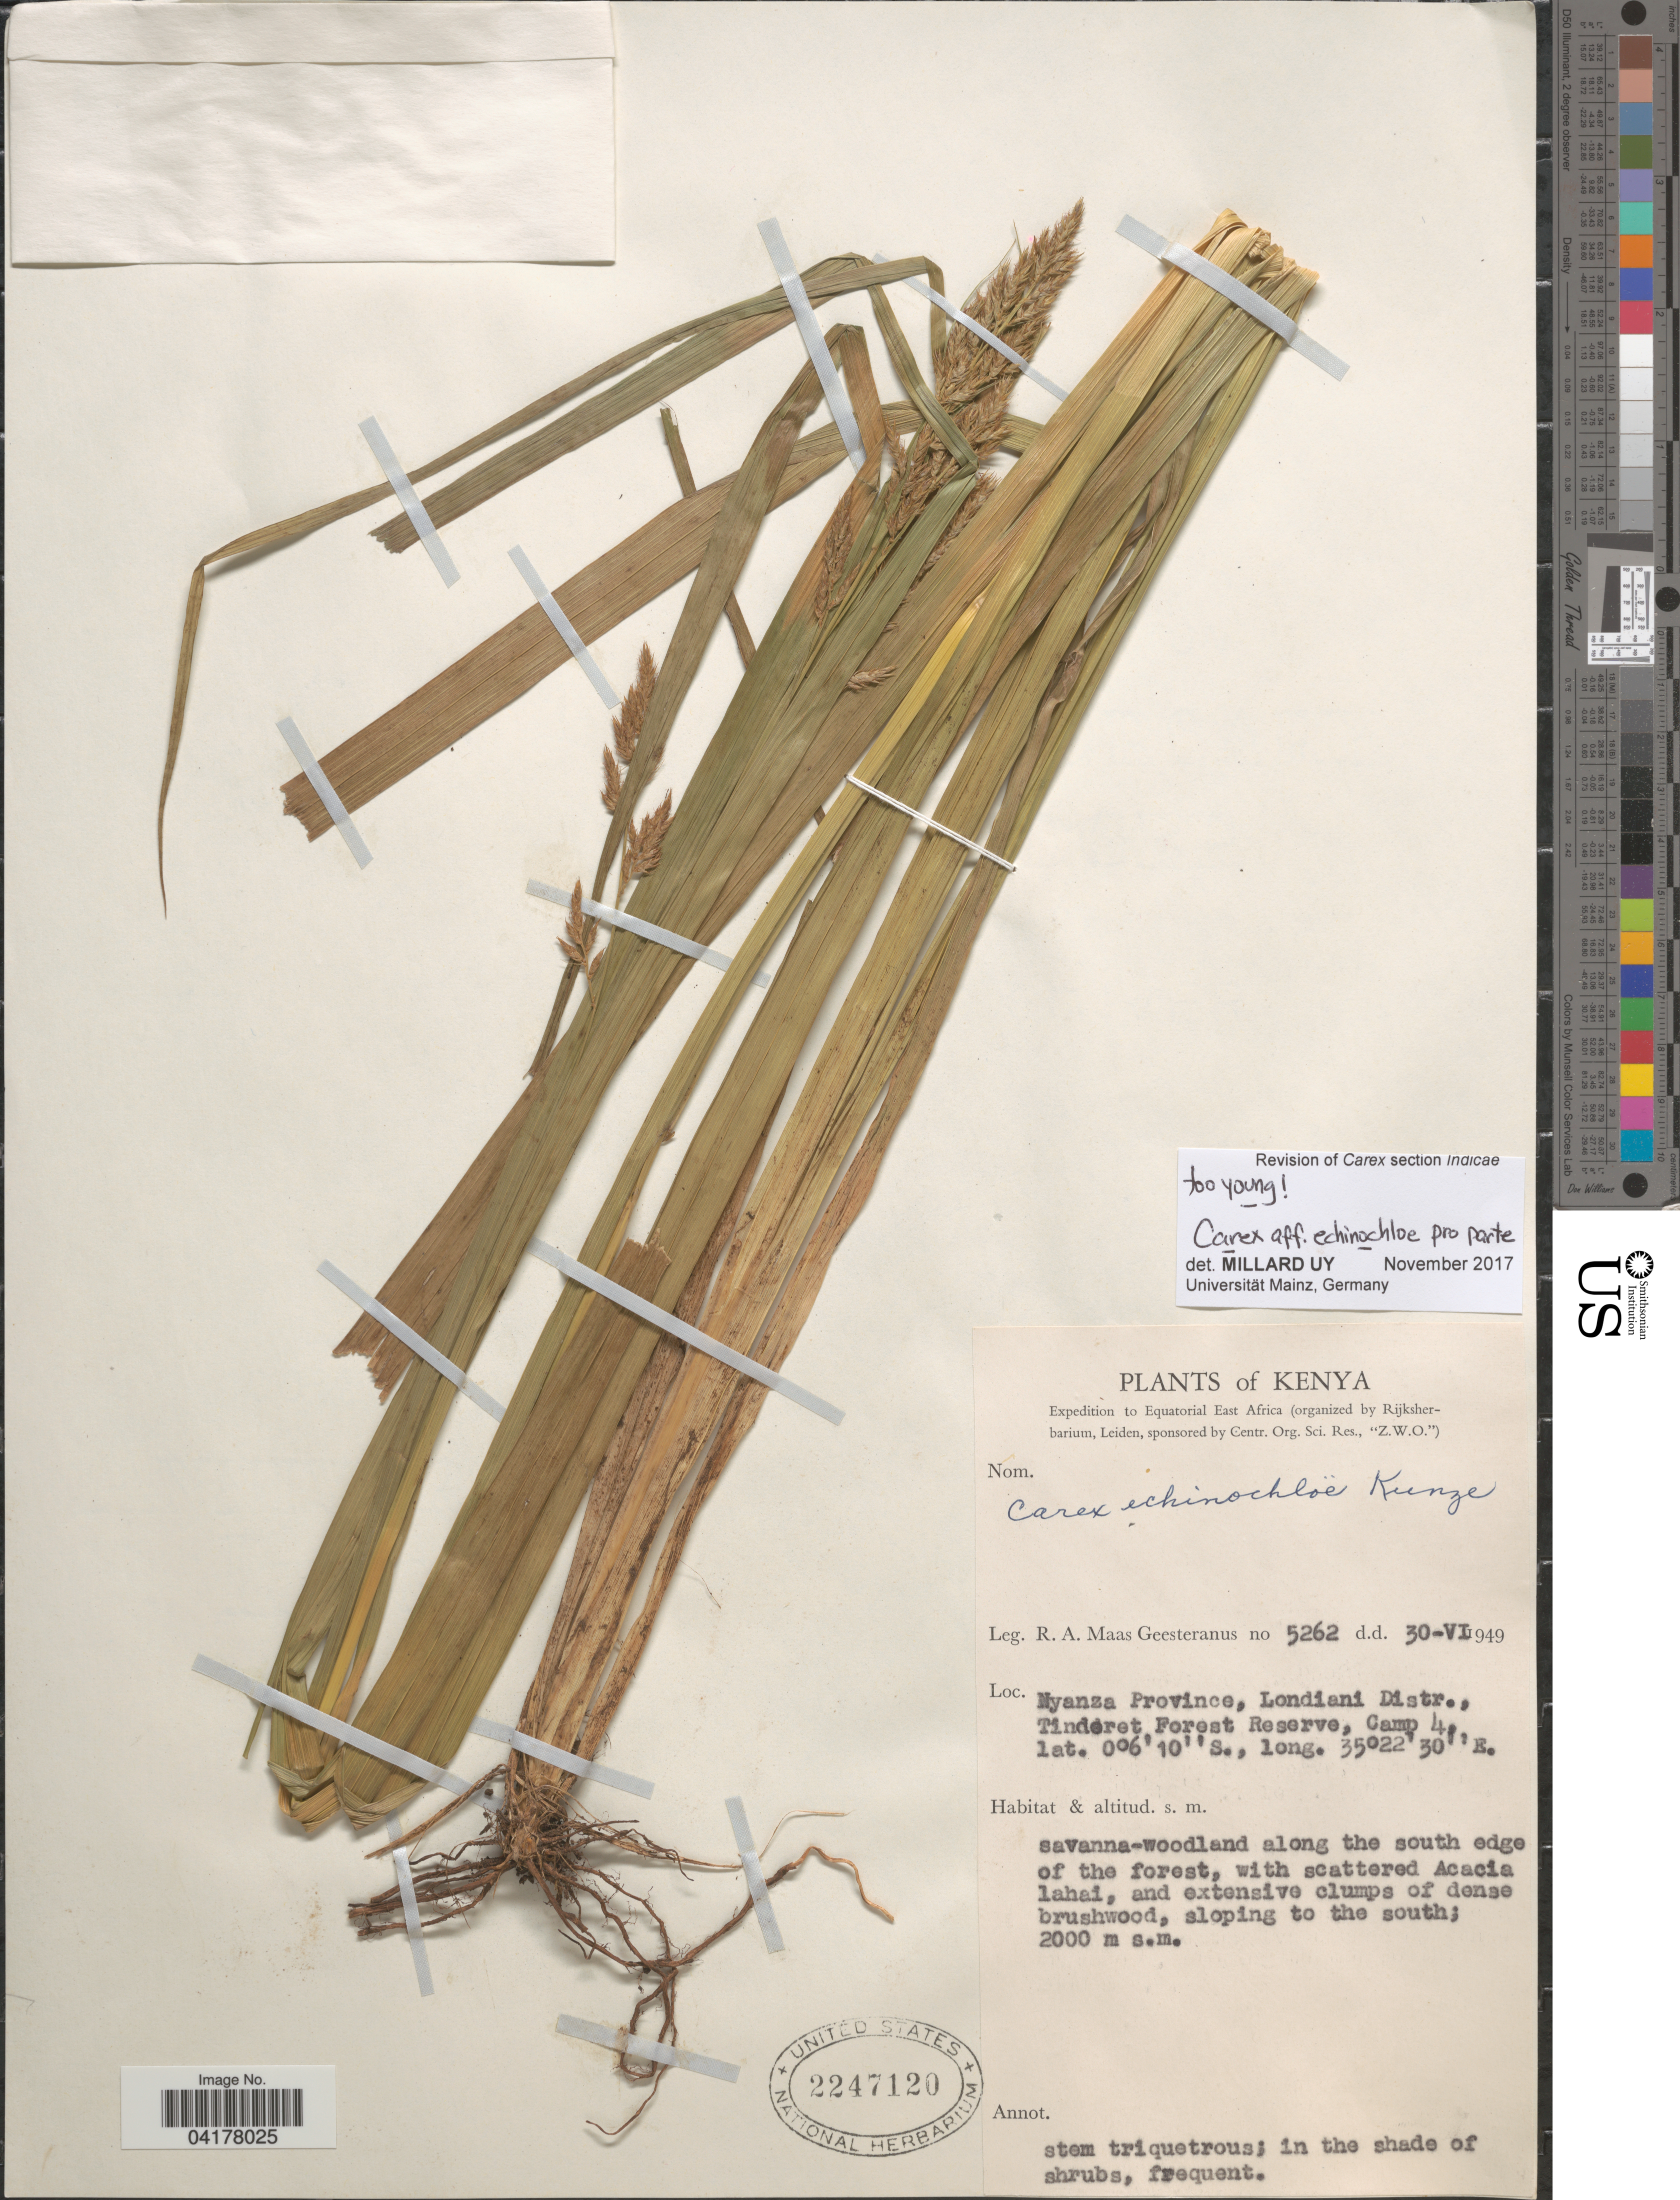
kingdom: Plantae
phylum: Tracheophyta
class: Liliopsida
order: Poales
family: Cyperaceae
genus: Carex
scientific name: Carex echinochloe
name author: Kunze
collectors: R. A. Maas Geesteranus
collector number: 5262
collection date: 1949-06-30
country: Kenya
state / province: Nandi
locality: Expedition to Equatorial East Africa. Londiani Distr., Tinderet Forest Reserve, Camp 4. Nyanza.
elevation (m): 2000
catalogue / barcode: US 2247120